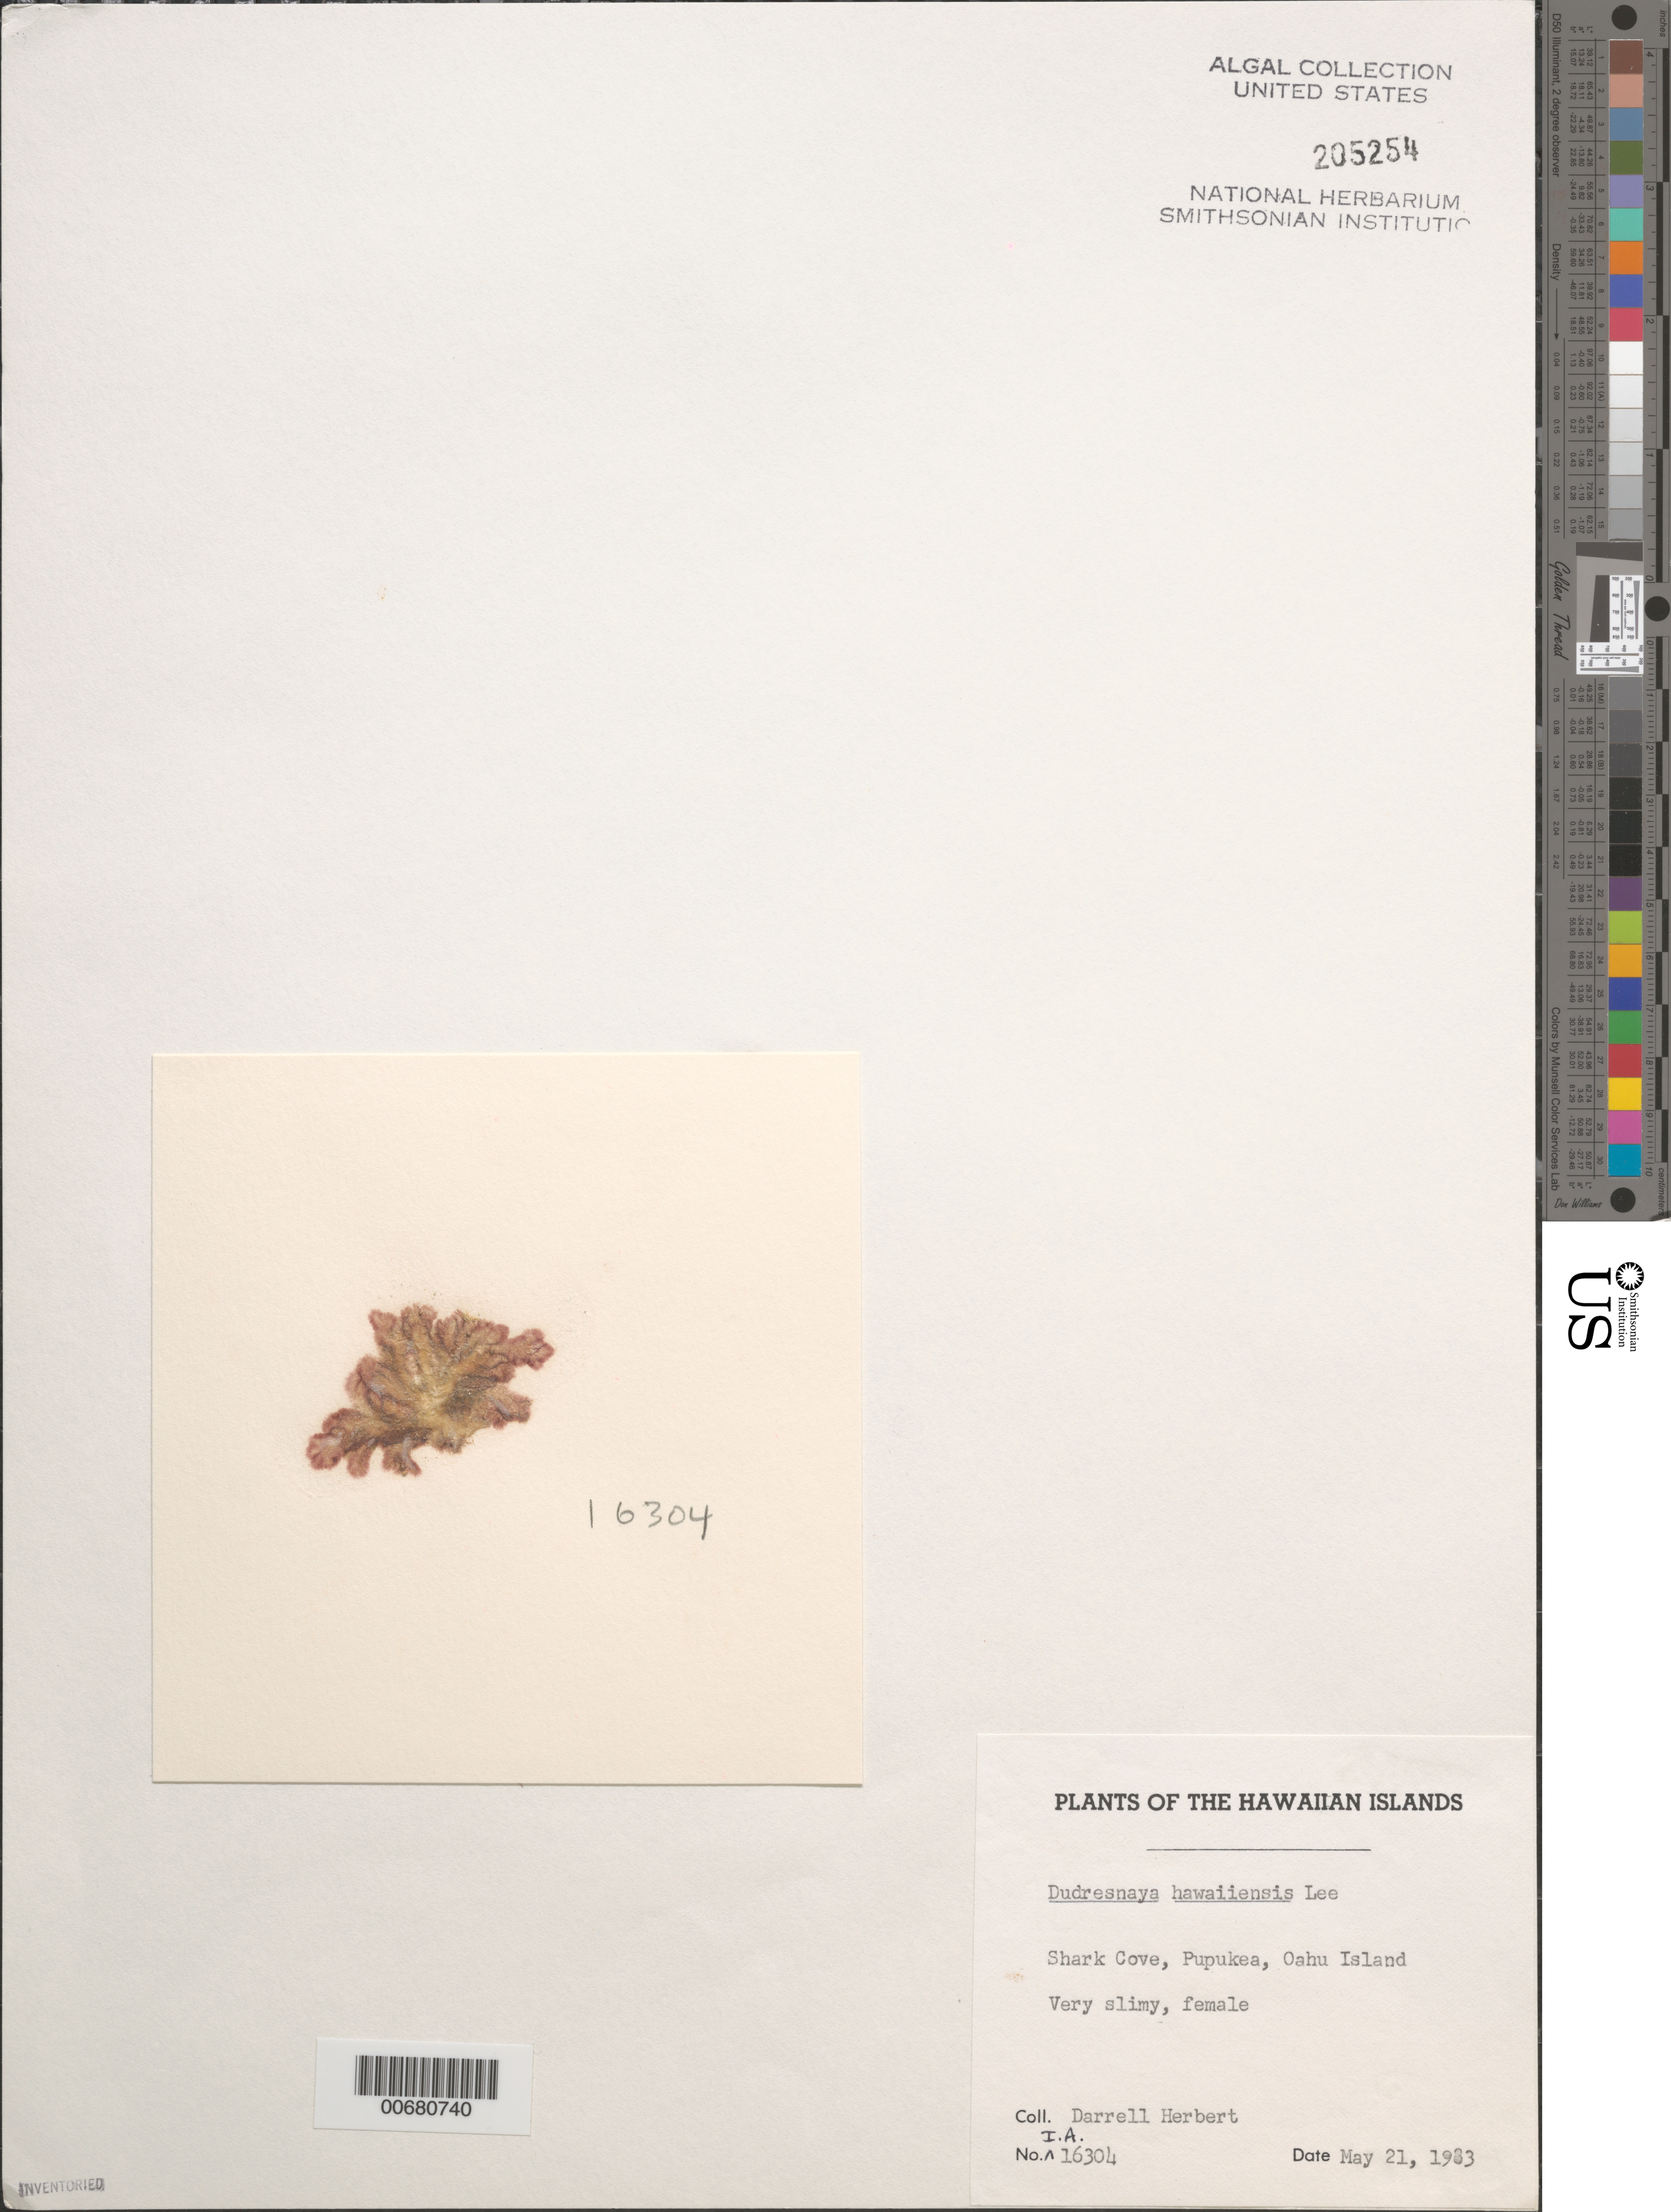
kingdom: Plantae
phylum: Rhodophyta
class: Florideophyceae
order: Gigartinales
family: Dumontiaceae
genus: Dudresnaya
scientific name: Dudresnaya hawaiiensis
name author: R.K.S. Lee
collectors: D. Herbert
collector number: IAA 16304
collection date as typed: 21 May 1983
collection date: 1983-05-21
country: United States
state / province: Hawaii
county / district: Honolulu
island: Oahu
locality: Pupukea, Shark Cove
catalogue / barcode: US 205254